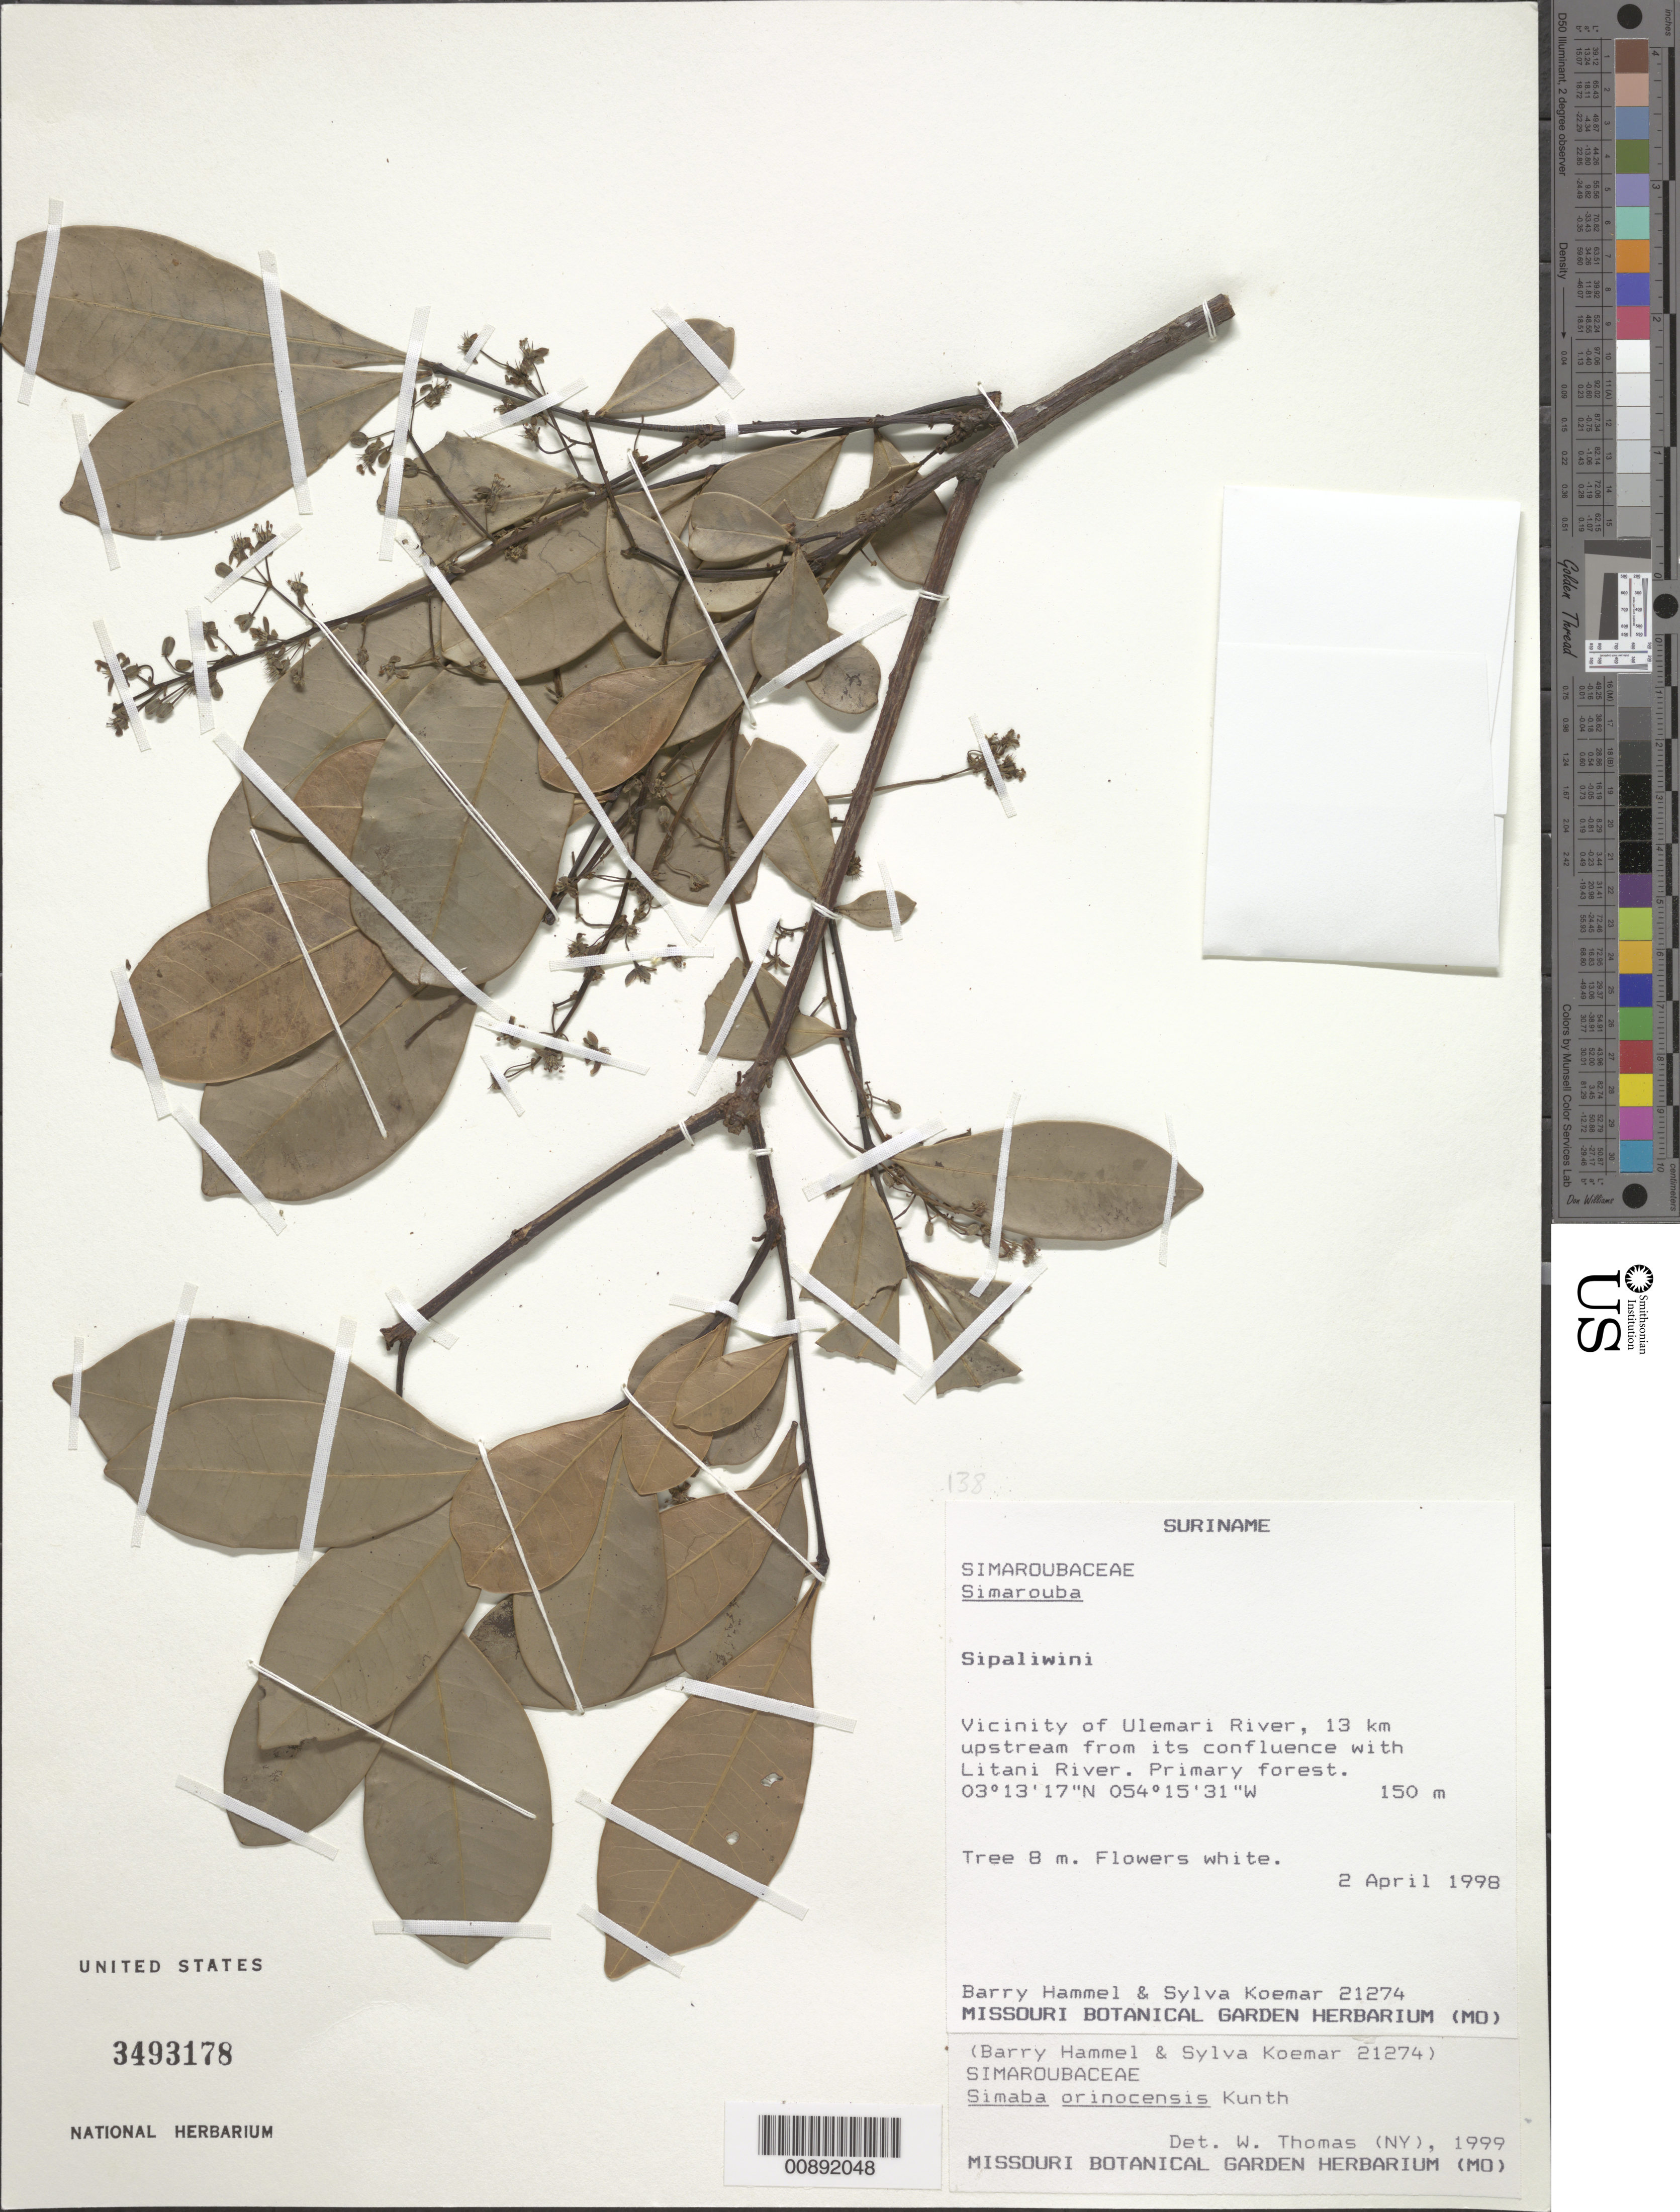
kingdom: Plantae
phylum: Tracheophyta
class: Magnoliopsida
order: Sapindales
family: Simaroubaceae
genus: Simarouba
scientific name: Simarouba orinocensis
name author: Kunth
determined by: Thomas, W. W., (NY), New York Botanical Garden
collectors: B. Hammel & S. Koemar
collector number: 21274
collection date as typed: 2-Apr-98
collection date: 1998-04-02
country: Suriname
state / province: Sipaliwini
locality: Ulemari R., 13 km upstream from confl. with Litani R.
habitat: Primary forest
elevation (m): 150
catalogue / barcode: US 3493178